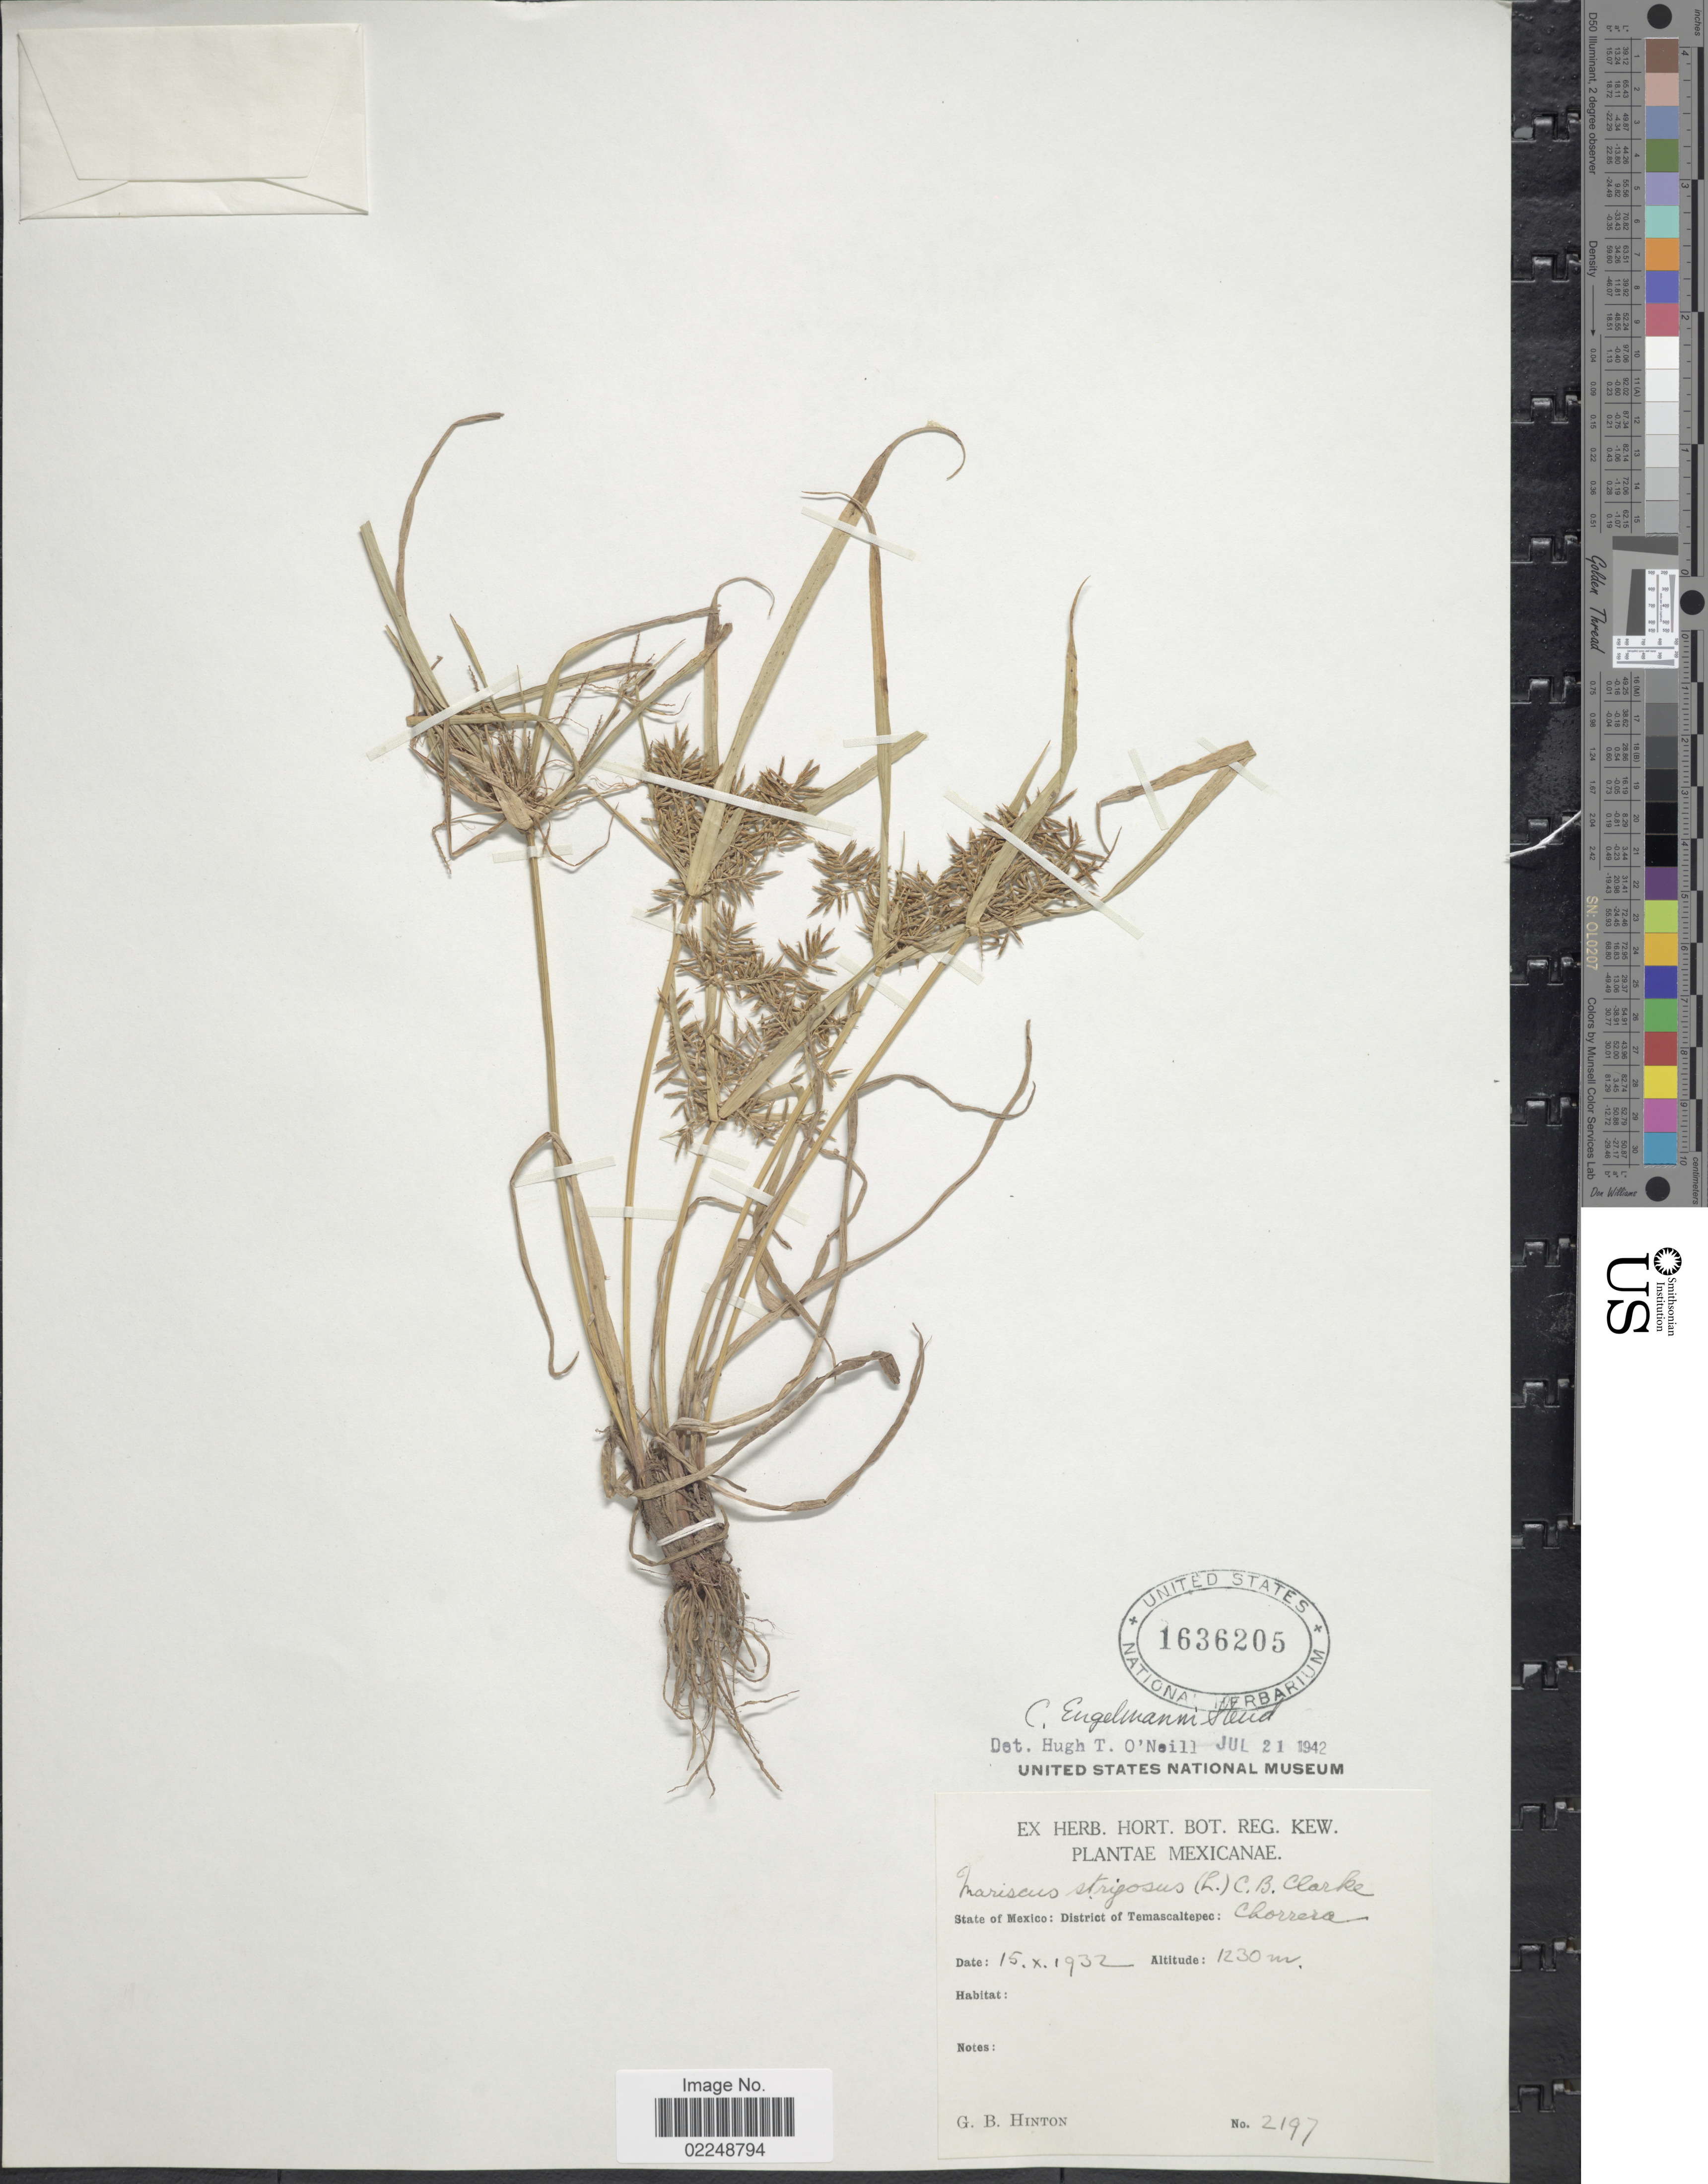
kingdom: Plantae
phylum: Tracheophyta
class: Liliopsida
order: Poales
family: Cyperaceae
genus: Cyperus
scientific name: Cyperus engelmannii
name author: Steud.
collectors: G. B. Hinton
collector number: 2197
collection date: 1932-10-15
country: Mexico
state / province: México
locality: District of Temascaltepec: Chorrera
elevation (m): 1230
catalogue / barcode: US 1636205